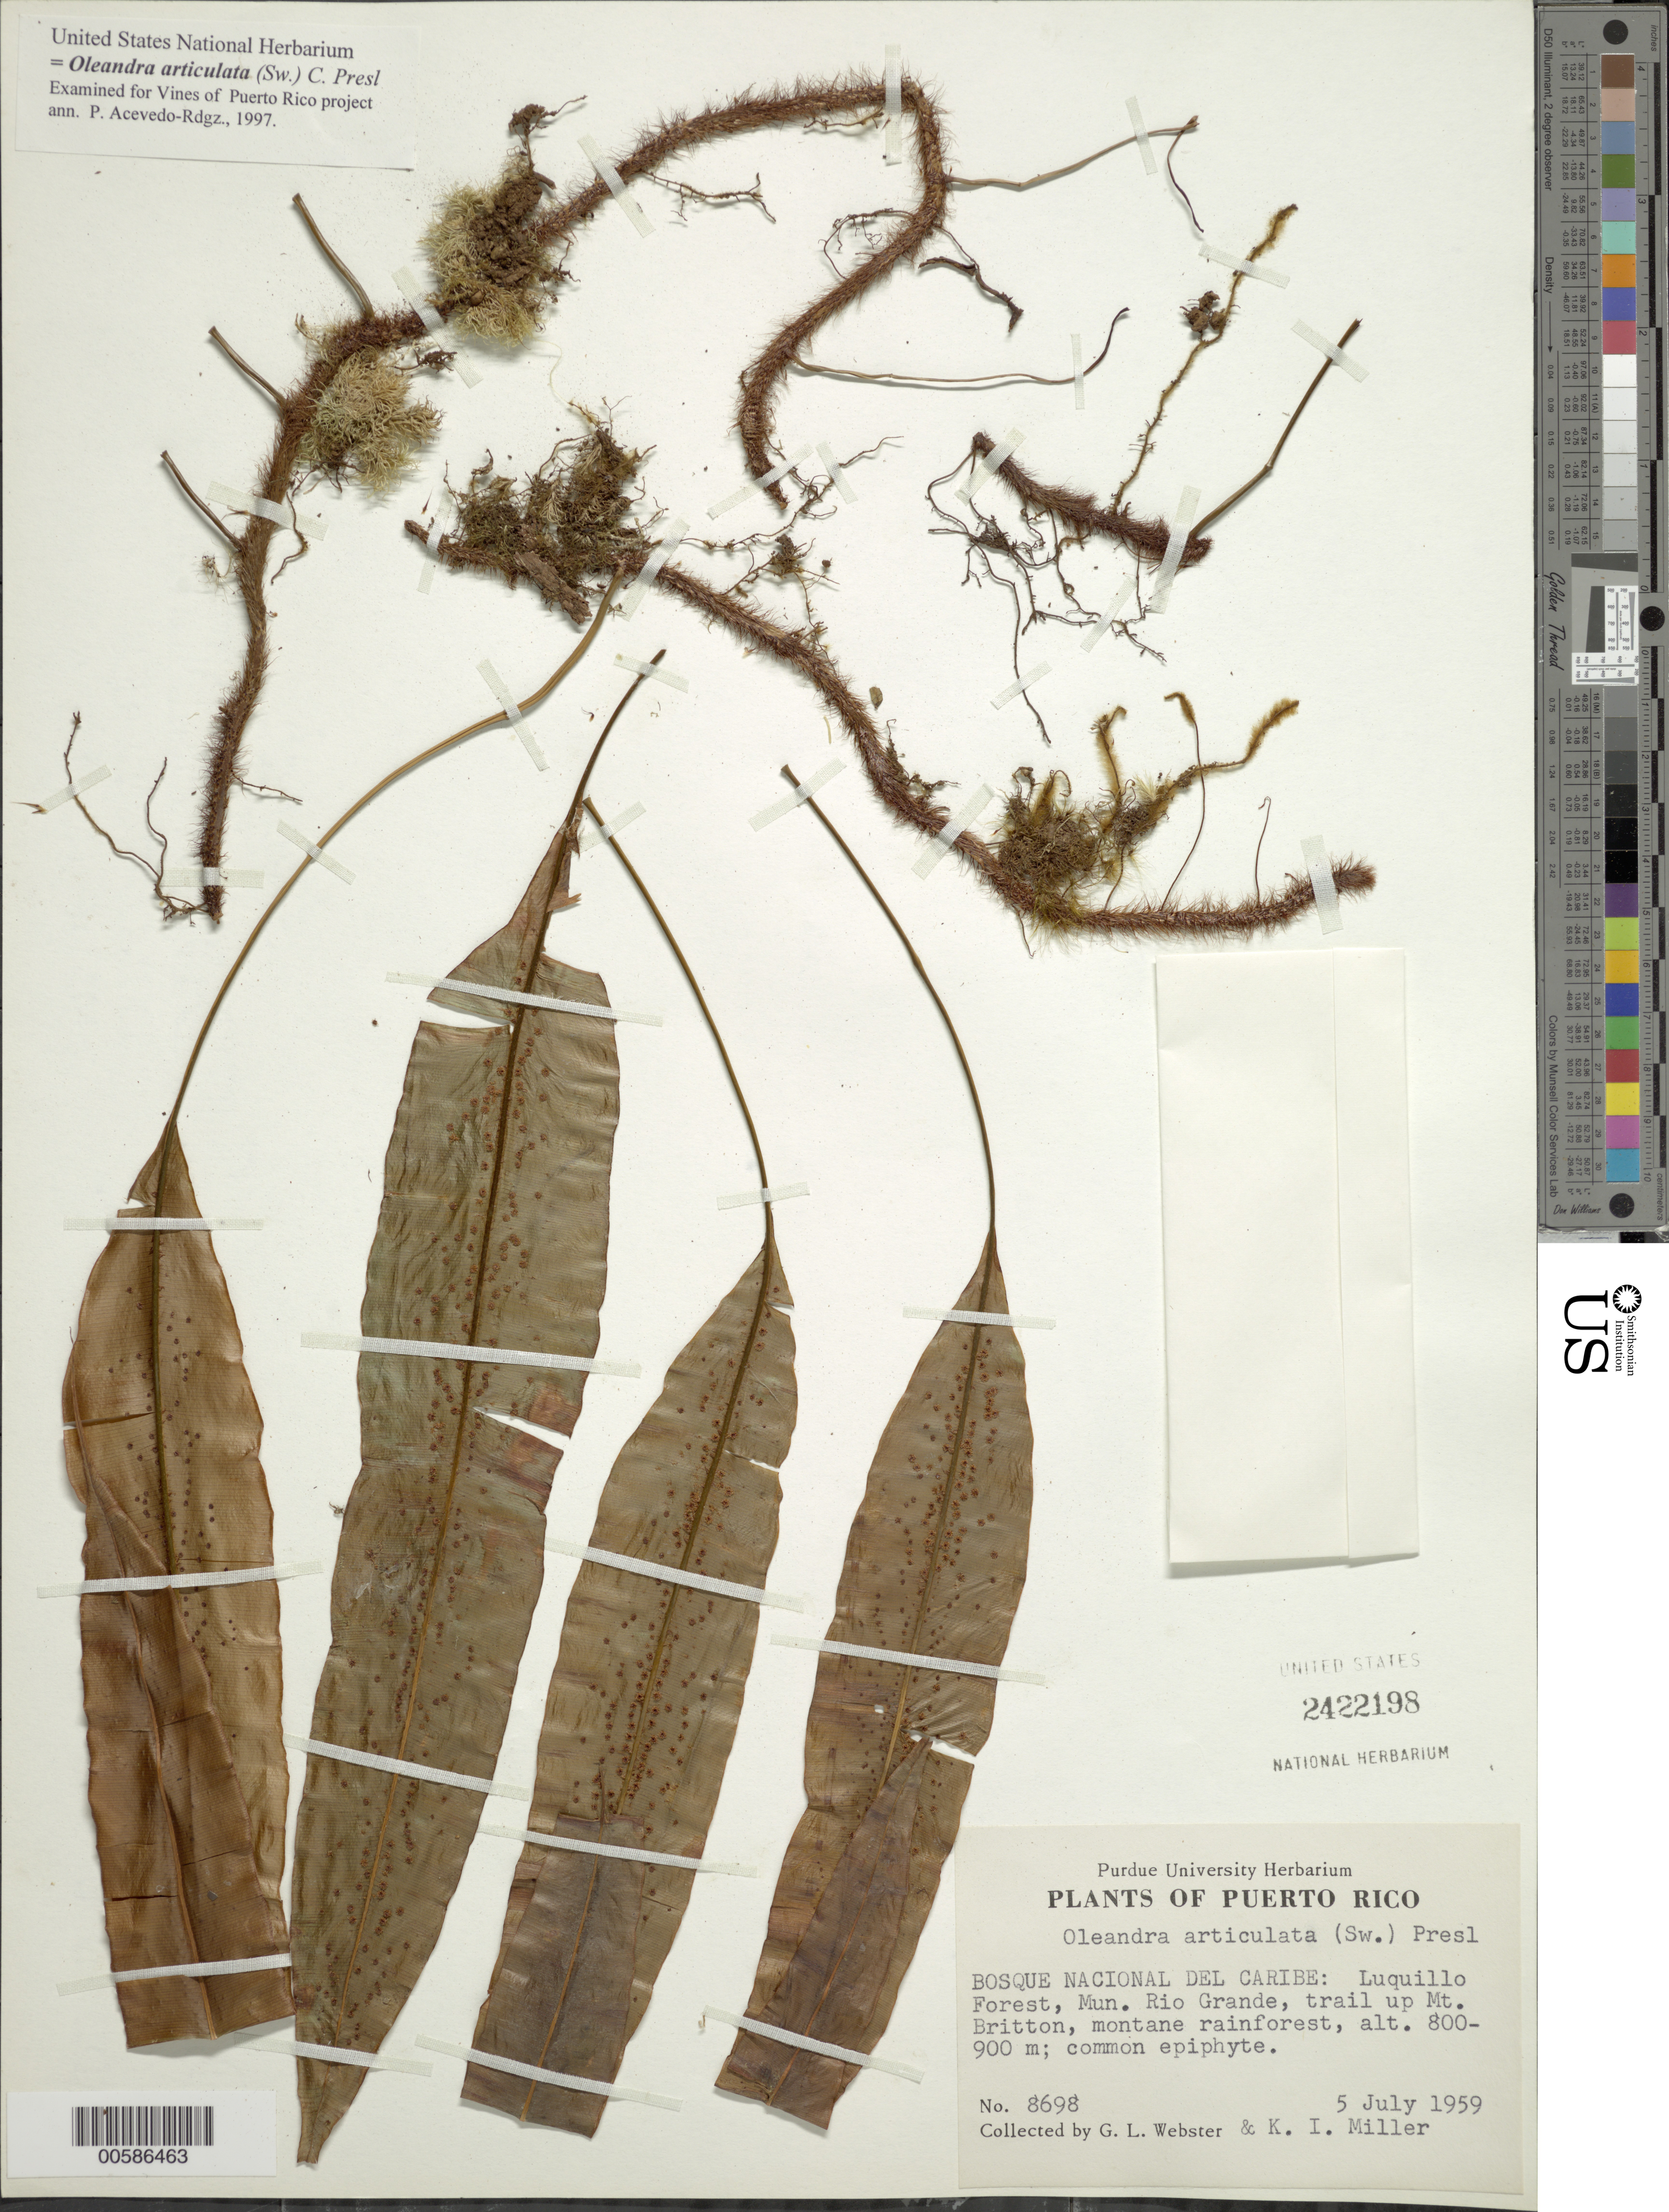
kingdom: Plantae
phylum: Tracheophyta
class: Polypodiopsida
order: Polypodiales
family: Oleandraceae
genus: Oleandra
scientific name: Oleandra articulata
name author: (Sw.) C. Presl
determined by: Acevedo-Rodríguez, P., (BOT), Smithsonian Institution - National Museum of Natural History (UNITED STATES)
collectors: G. L. Webster & K. I. Miller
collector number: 8698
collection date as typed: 05 Jul 1959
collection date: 1959-07-05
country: Puerto Rico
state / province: Río Grande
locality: Bosque Nacional del Caribe, Luquillo Forest, trail up Mount Britton. Municipio Rio Grande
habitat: Montane rainforest; common.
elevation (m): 800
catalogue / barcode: US 2422198